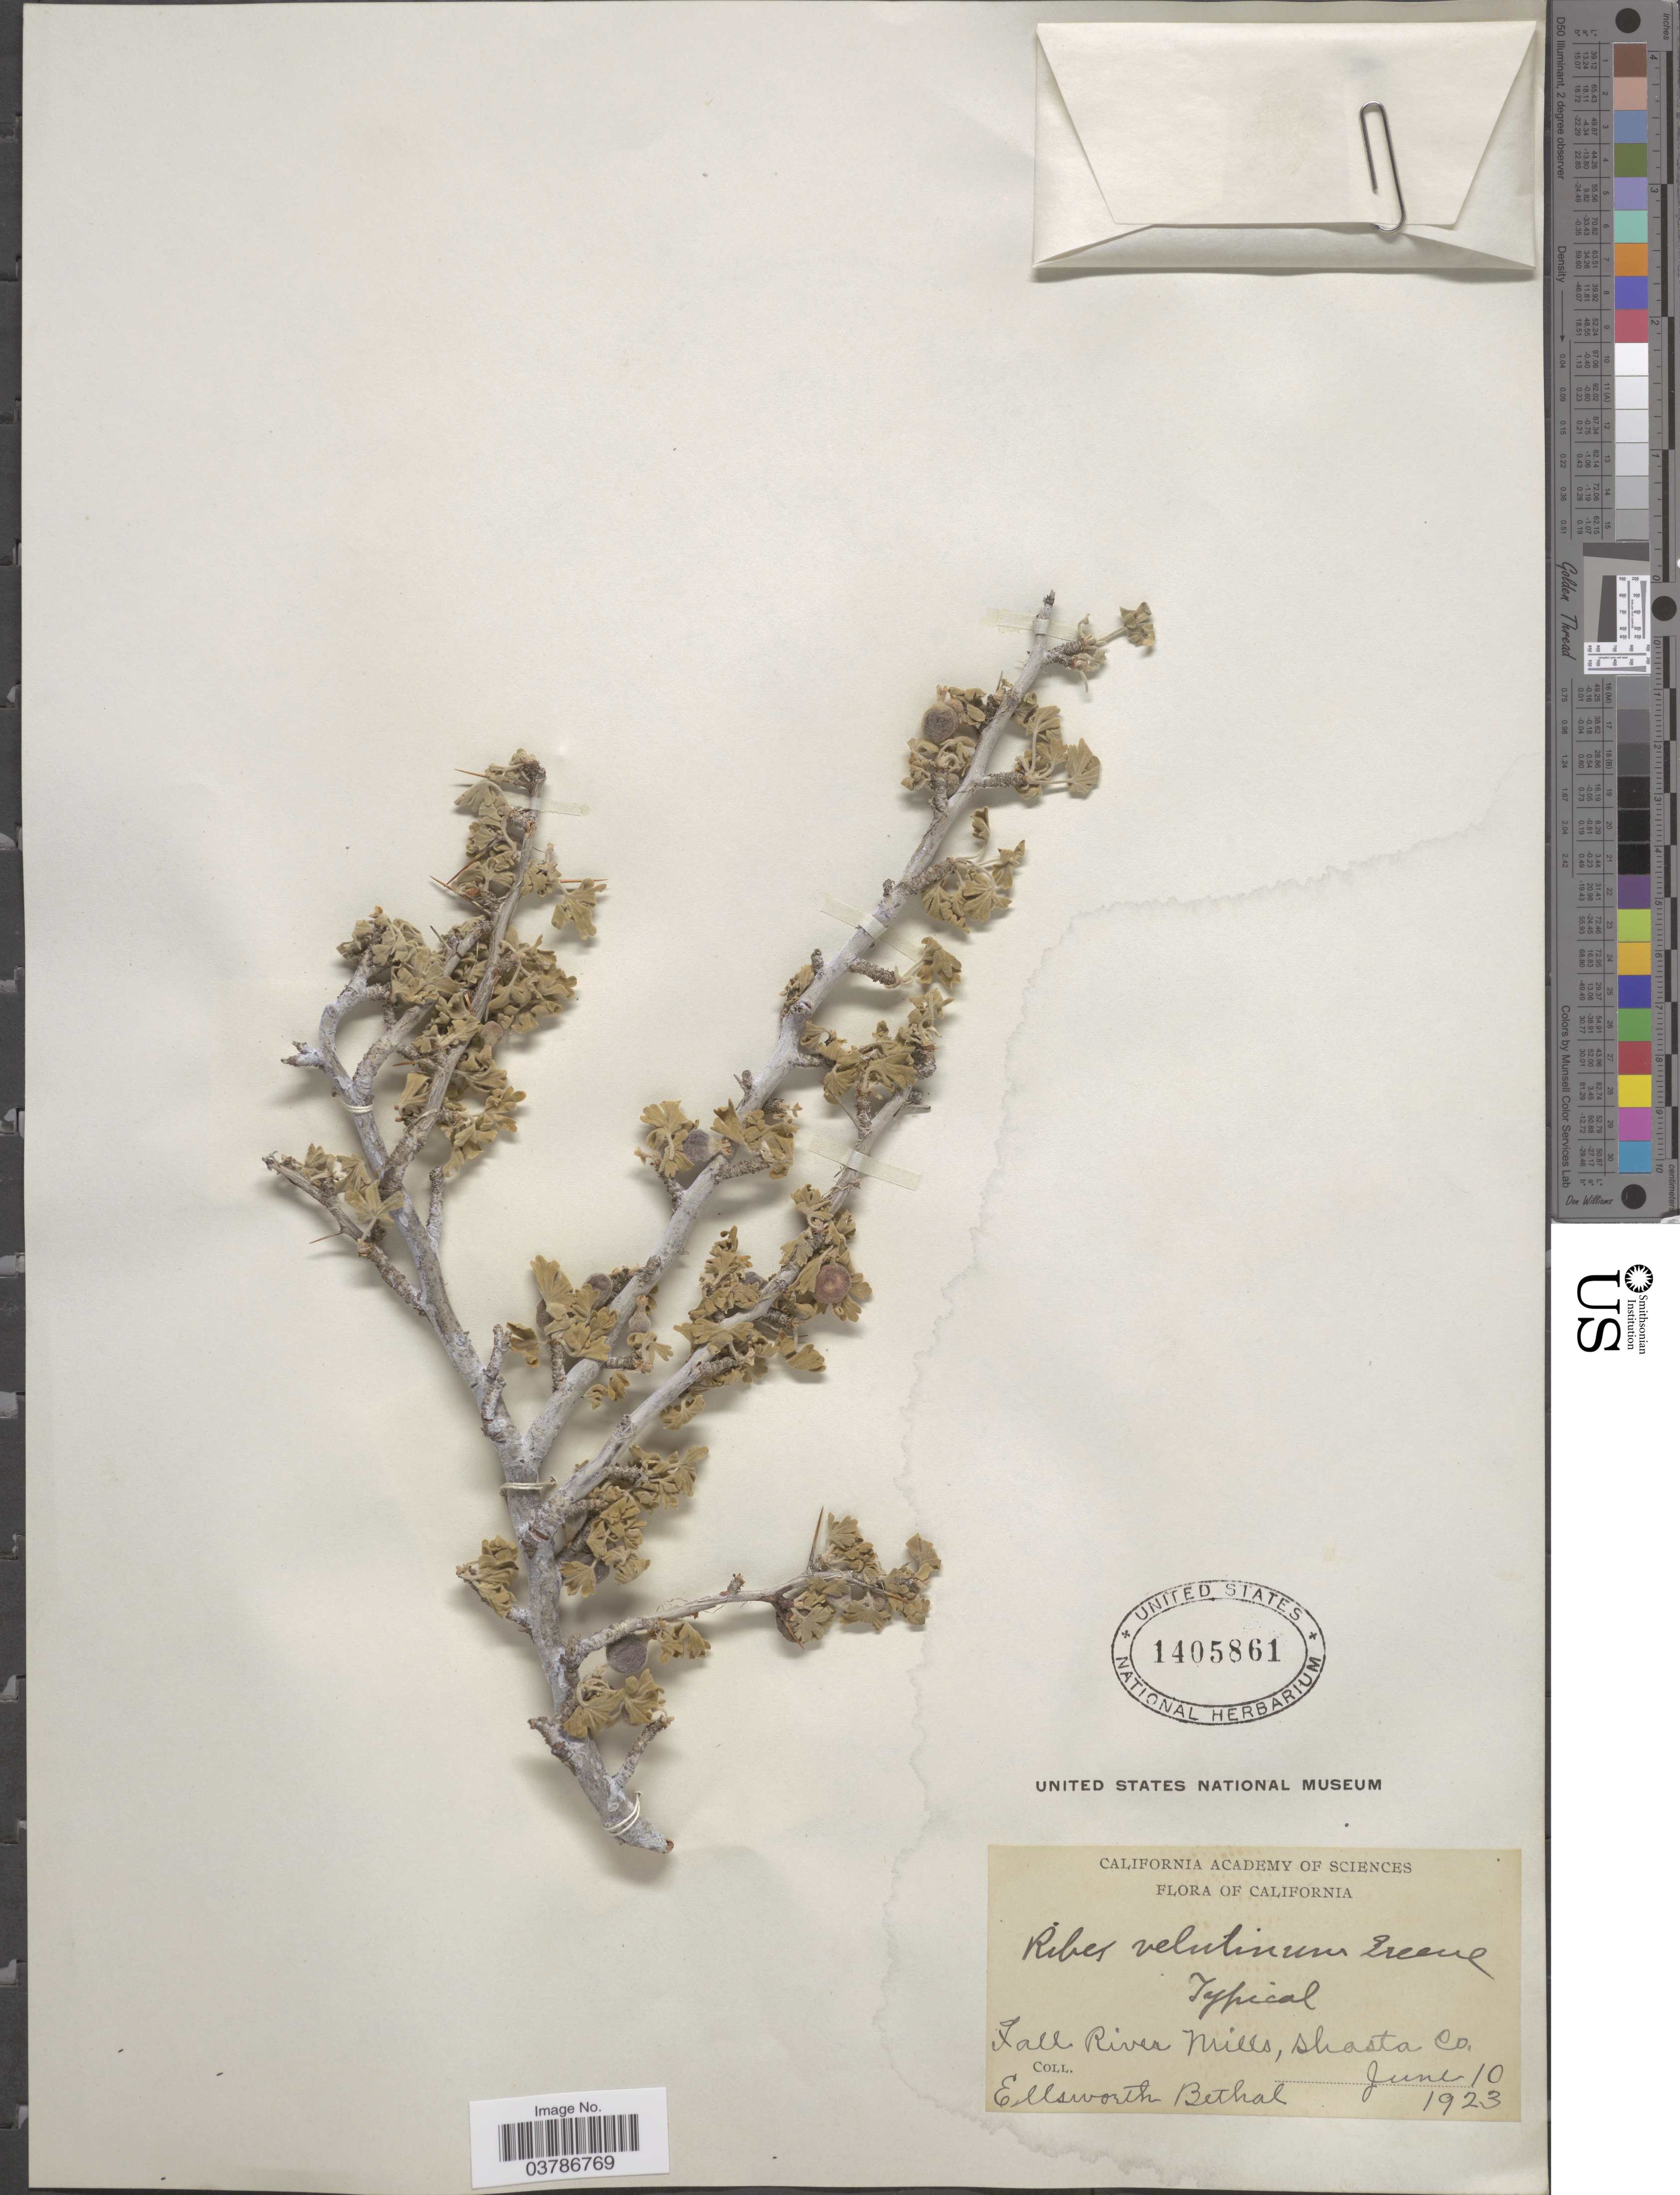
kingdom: Plantae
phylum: Tracheophyta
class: Magnoliopsida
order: Saxifragales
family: Grossulariaceae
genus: Ribes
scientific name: Ribes velutinum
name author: Greene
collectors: E. Bethel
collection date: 1923-06-10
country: United States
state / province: California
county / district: Shasta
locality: Fall River Mills, Shasta Co.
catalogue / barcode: US 1405861